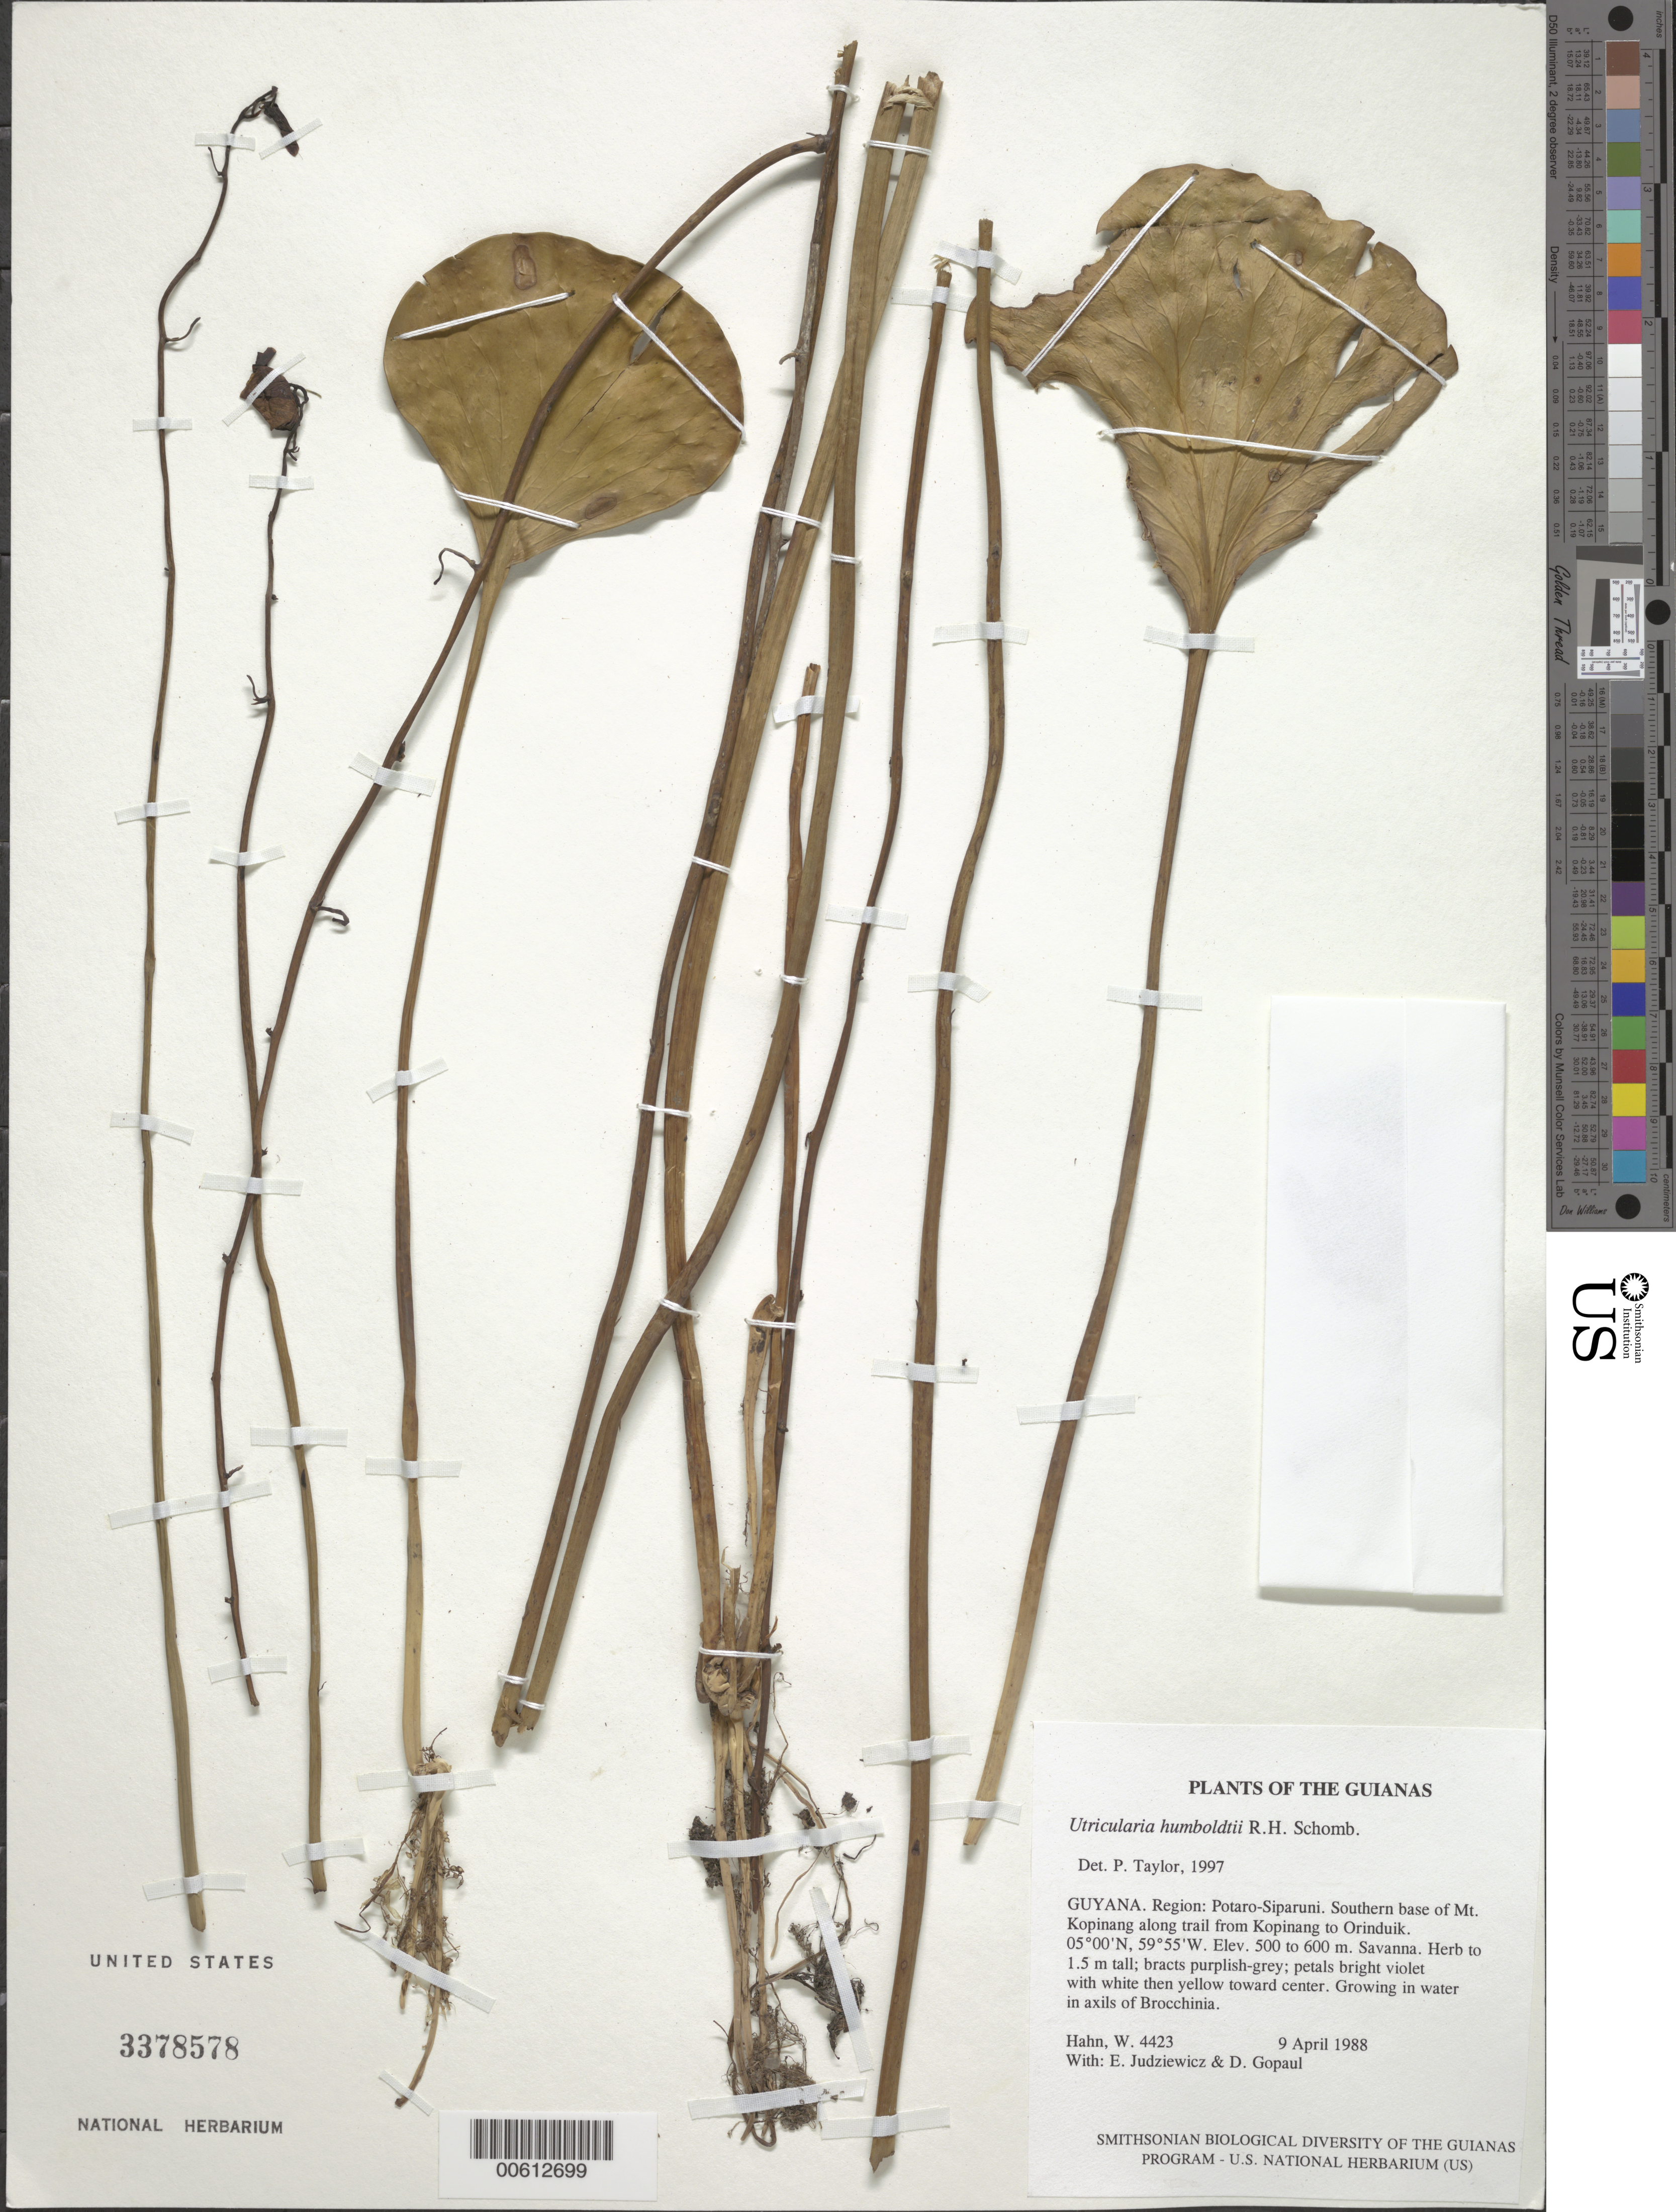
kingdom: Plantae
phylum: Tracheophyta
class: Magnoliopsida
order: Lamiales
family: Lentibulariaceae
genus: Utricularia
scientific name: Utricularia humboldtii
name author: R.H. Schomb.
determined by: Taylor, P.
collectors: W. Hahn, E. J. Judziewicz & D. Gopaul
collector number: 4423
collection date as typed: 9 April 1988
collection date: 1988-04-09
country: Guyana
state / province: Potaro-Siparuni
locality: Southern base of Mt. Kopinang along trail from Kopinang to Orinduik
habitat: Savanna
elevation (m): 500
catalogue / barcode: US 3378578